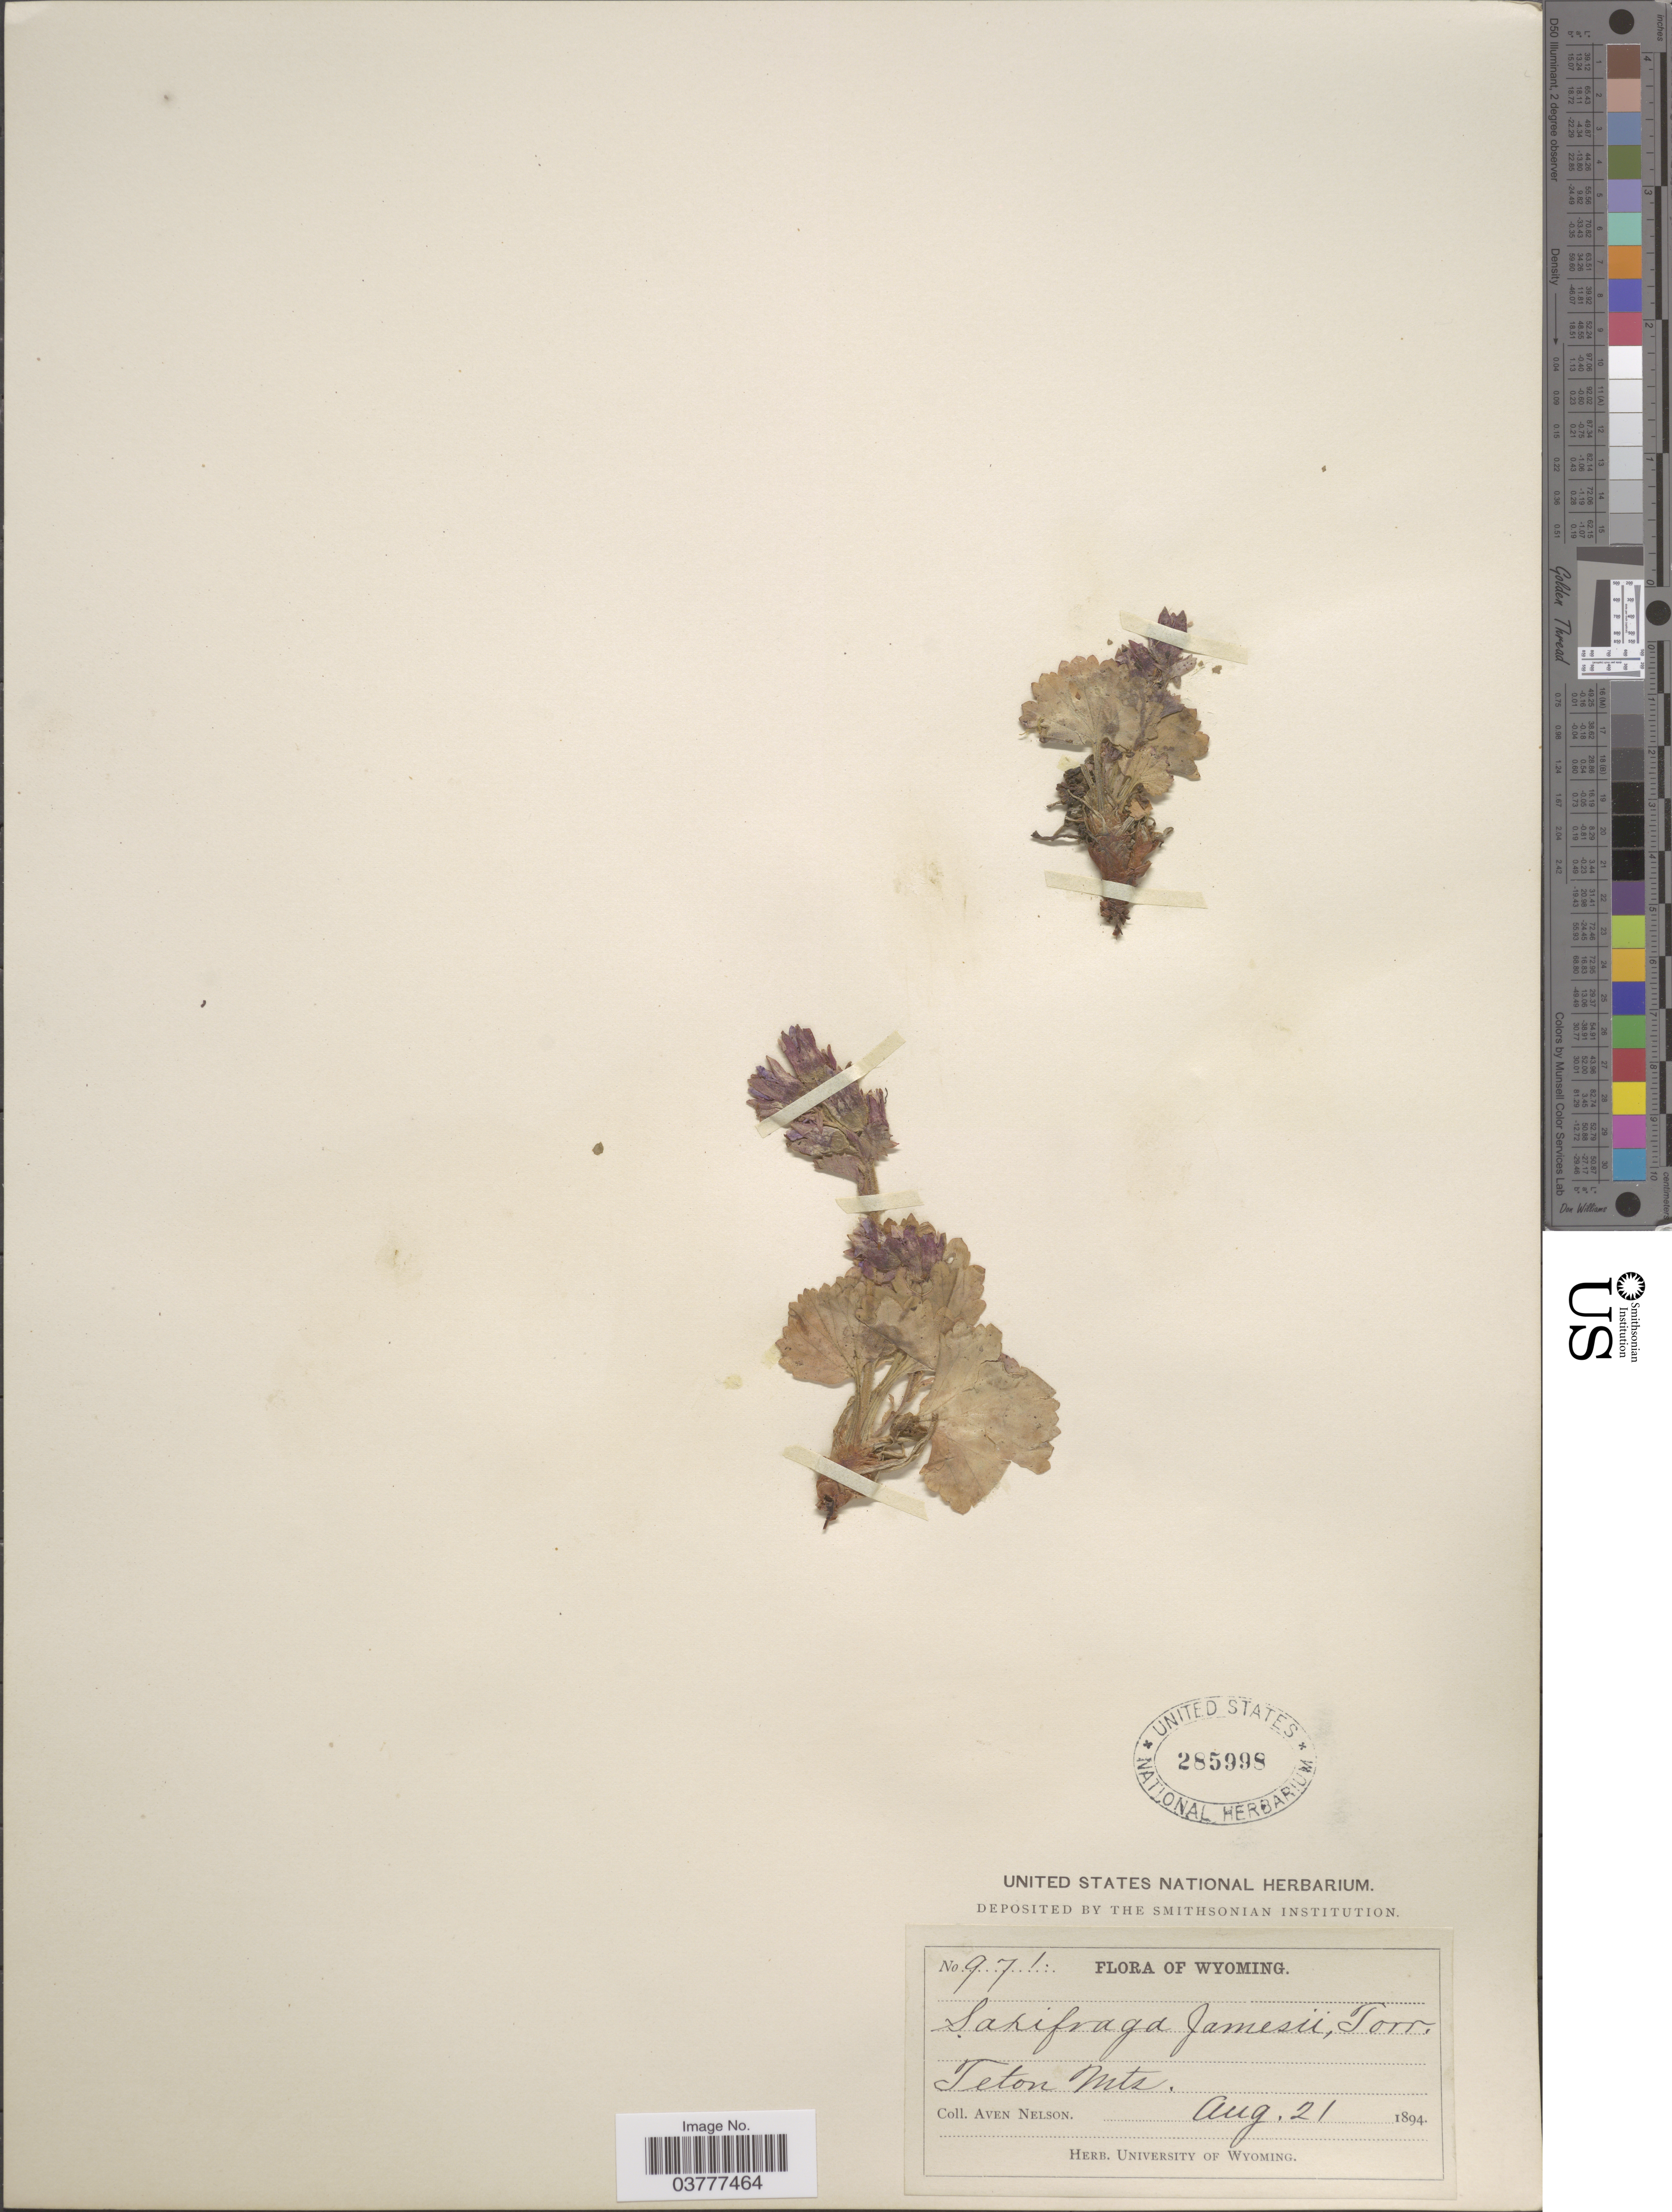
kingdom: Plantae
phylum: Tracheophyta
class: Magnoliopsida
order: Saxifragales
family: Saxifragaceae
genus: Telesonix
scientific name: Telesonix jamesii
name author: (Torr.) Raf.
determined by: Strong, Mark T., (BOT), Smithsonian Institution - National Museum of Natural History (UNITED STATES)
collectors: A. Nelson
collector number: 971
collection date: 1894-08-21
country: United States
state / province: Wyoming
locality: Teton Mts.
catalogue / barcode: US 285998